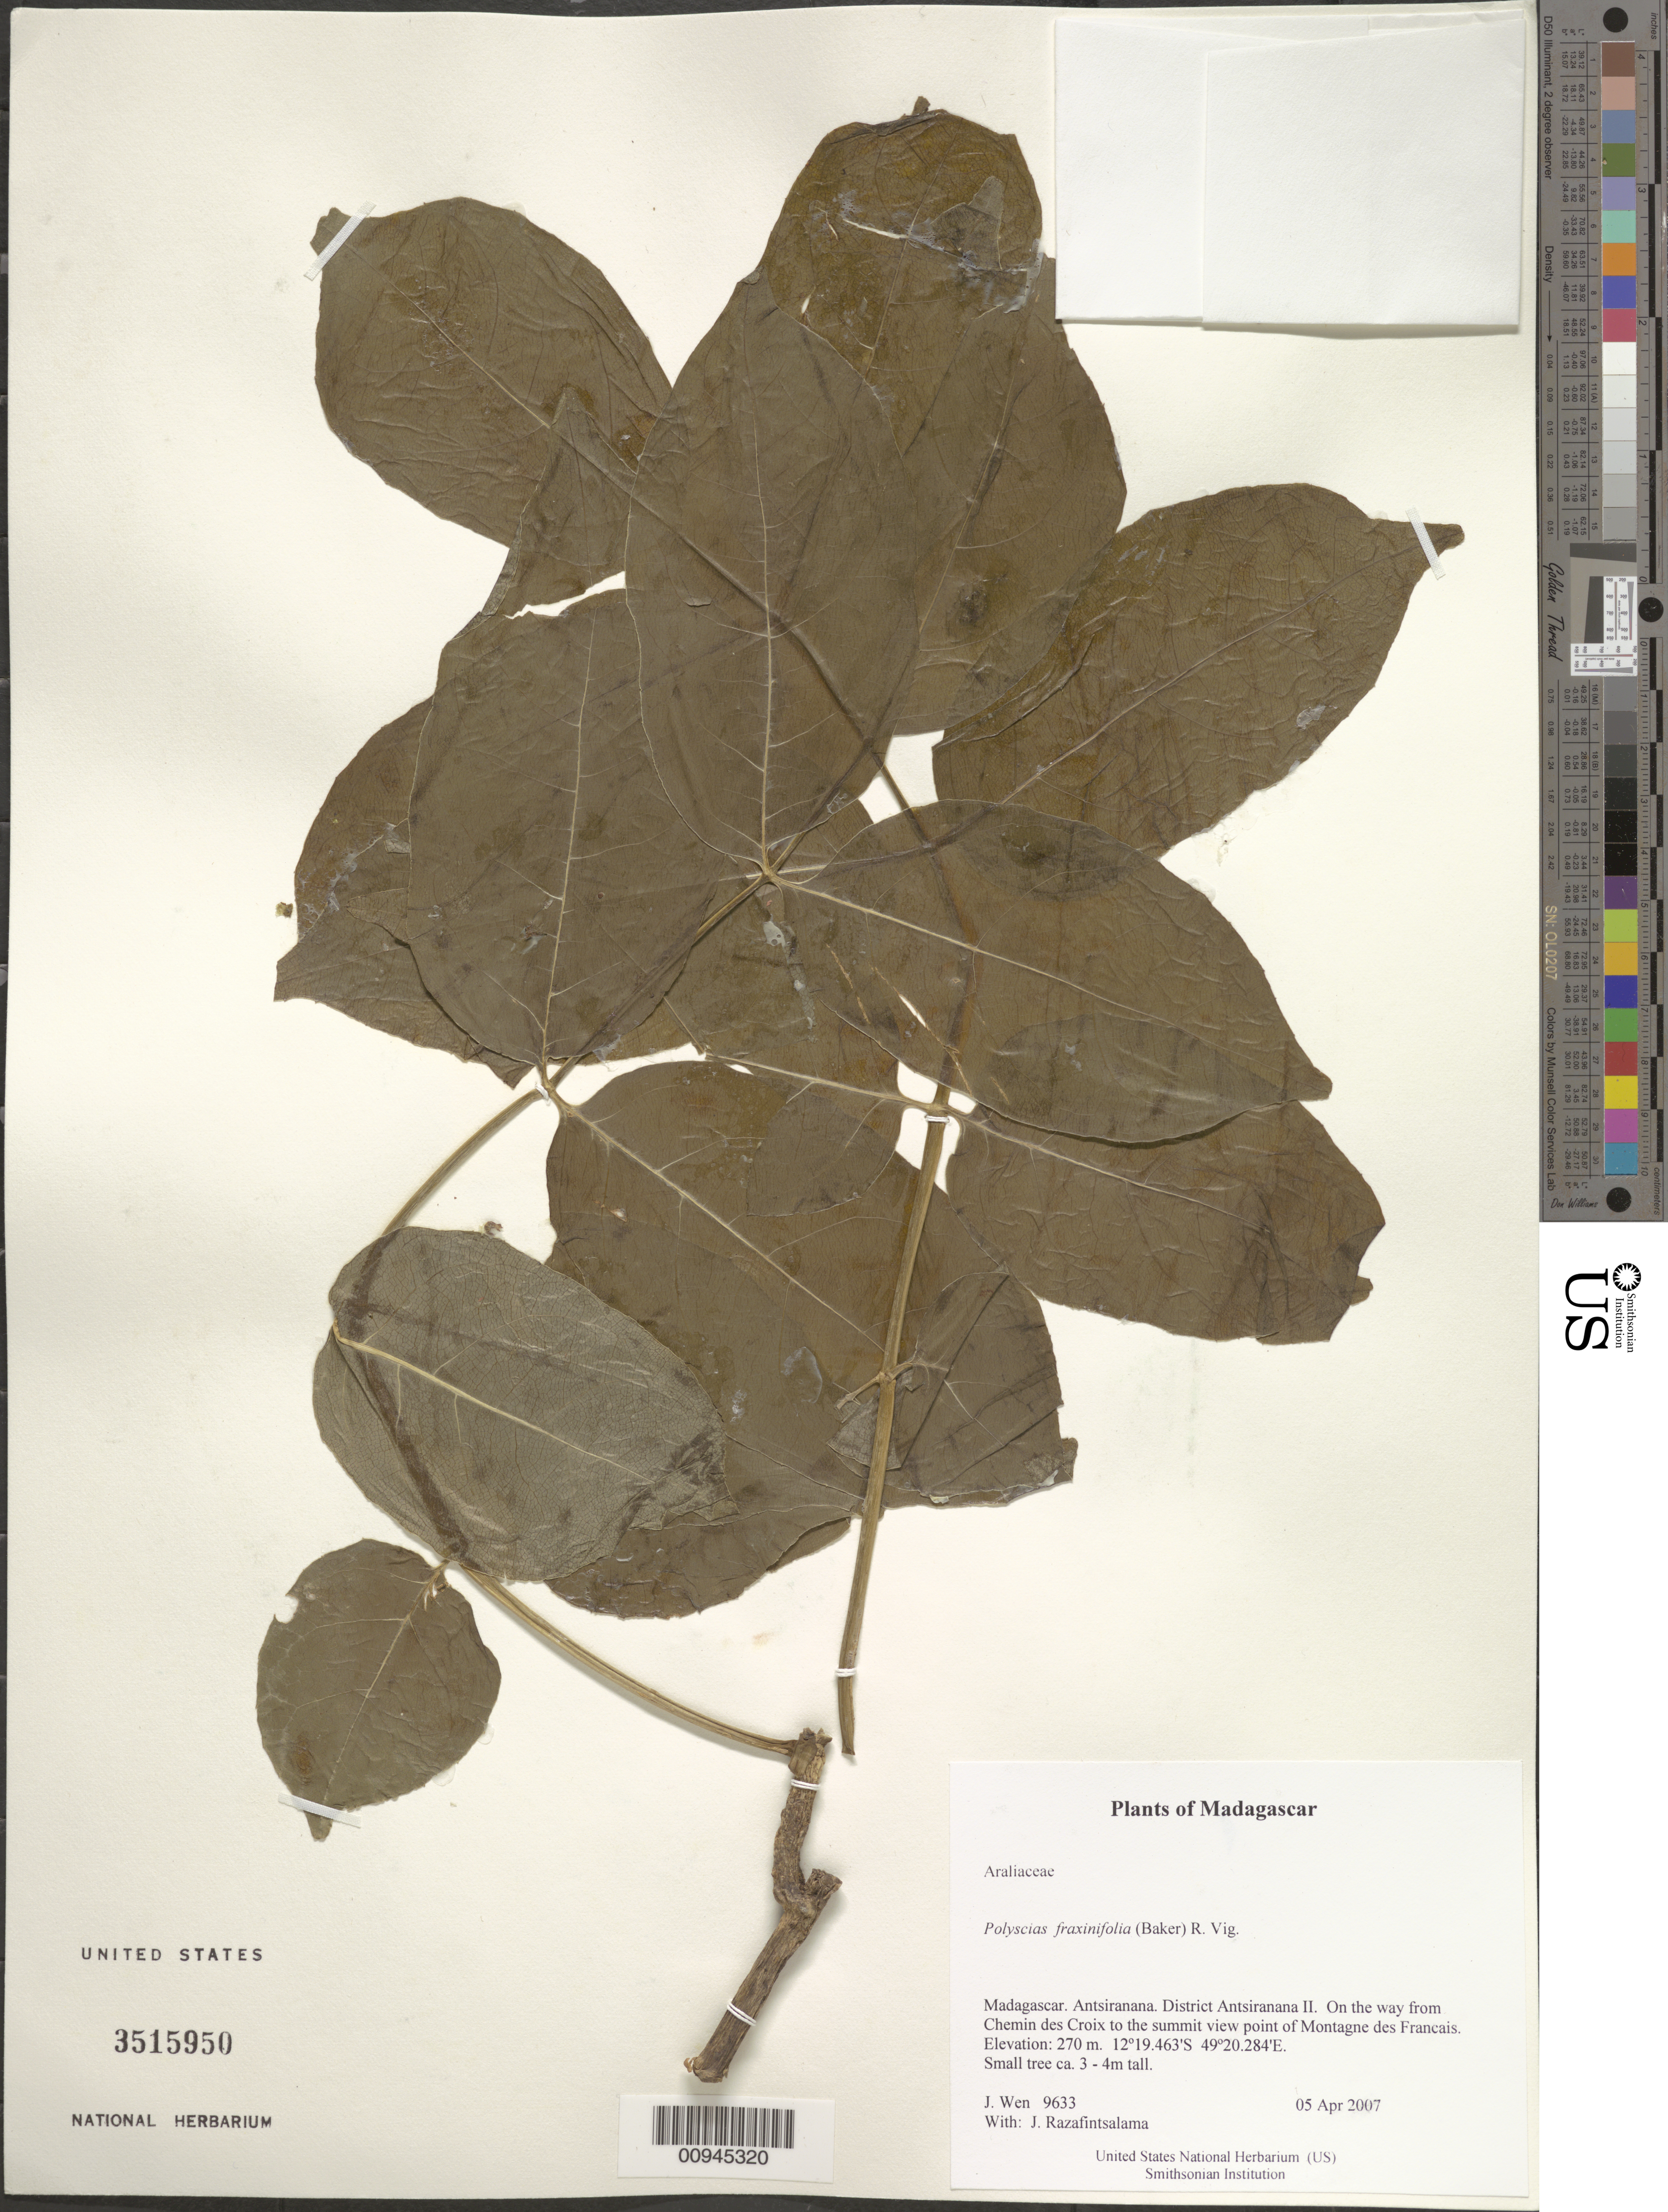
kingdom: Plantae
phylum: Tracheophyta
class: Magnoliopsida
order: Apiales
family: Araliaceae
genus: Polyscias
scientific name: Polyscias fraxinifolia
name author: (Baker) R. Vig.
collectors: J. Wen & J. Razafintsalama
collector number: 9633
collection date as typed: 05 Apr 2007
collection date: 2007-04-05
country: Madagascar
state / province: Diana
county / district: Antsiranana II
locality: District Antsiranana II. On the way from Chemin des Croix to the summit view point of Montagne des Francais.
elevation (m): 270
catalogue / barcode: US 3515950